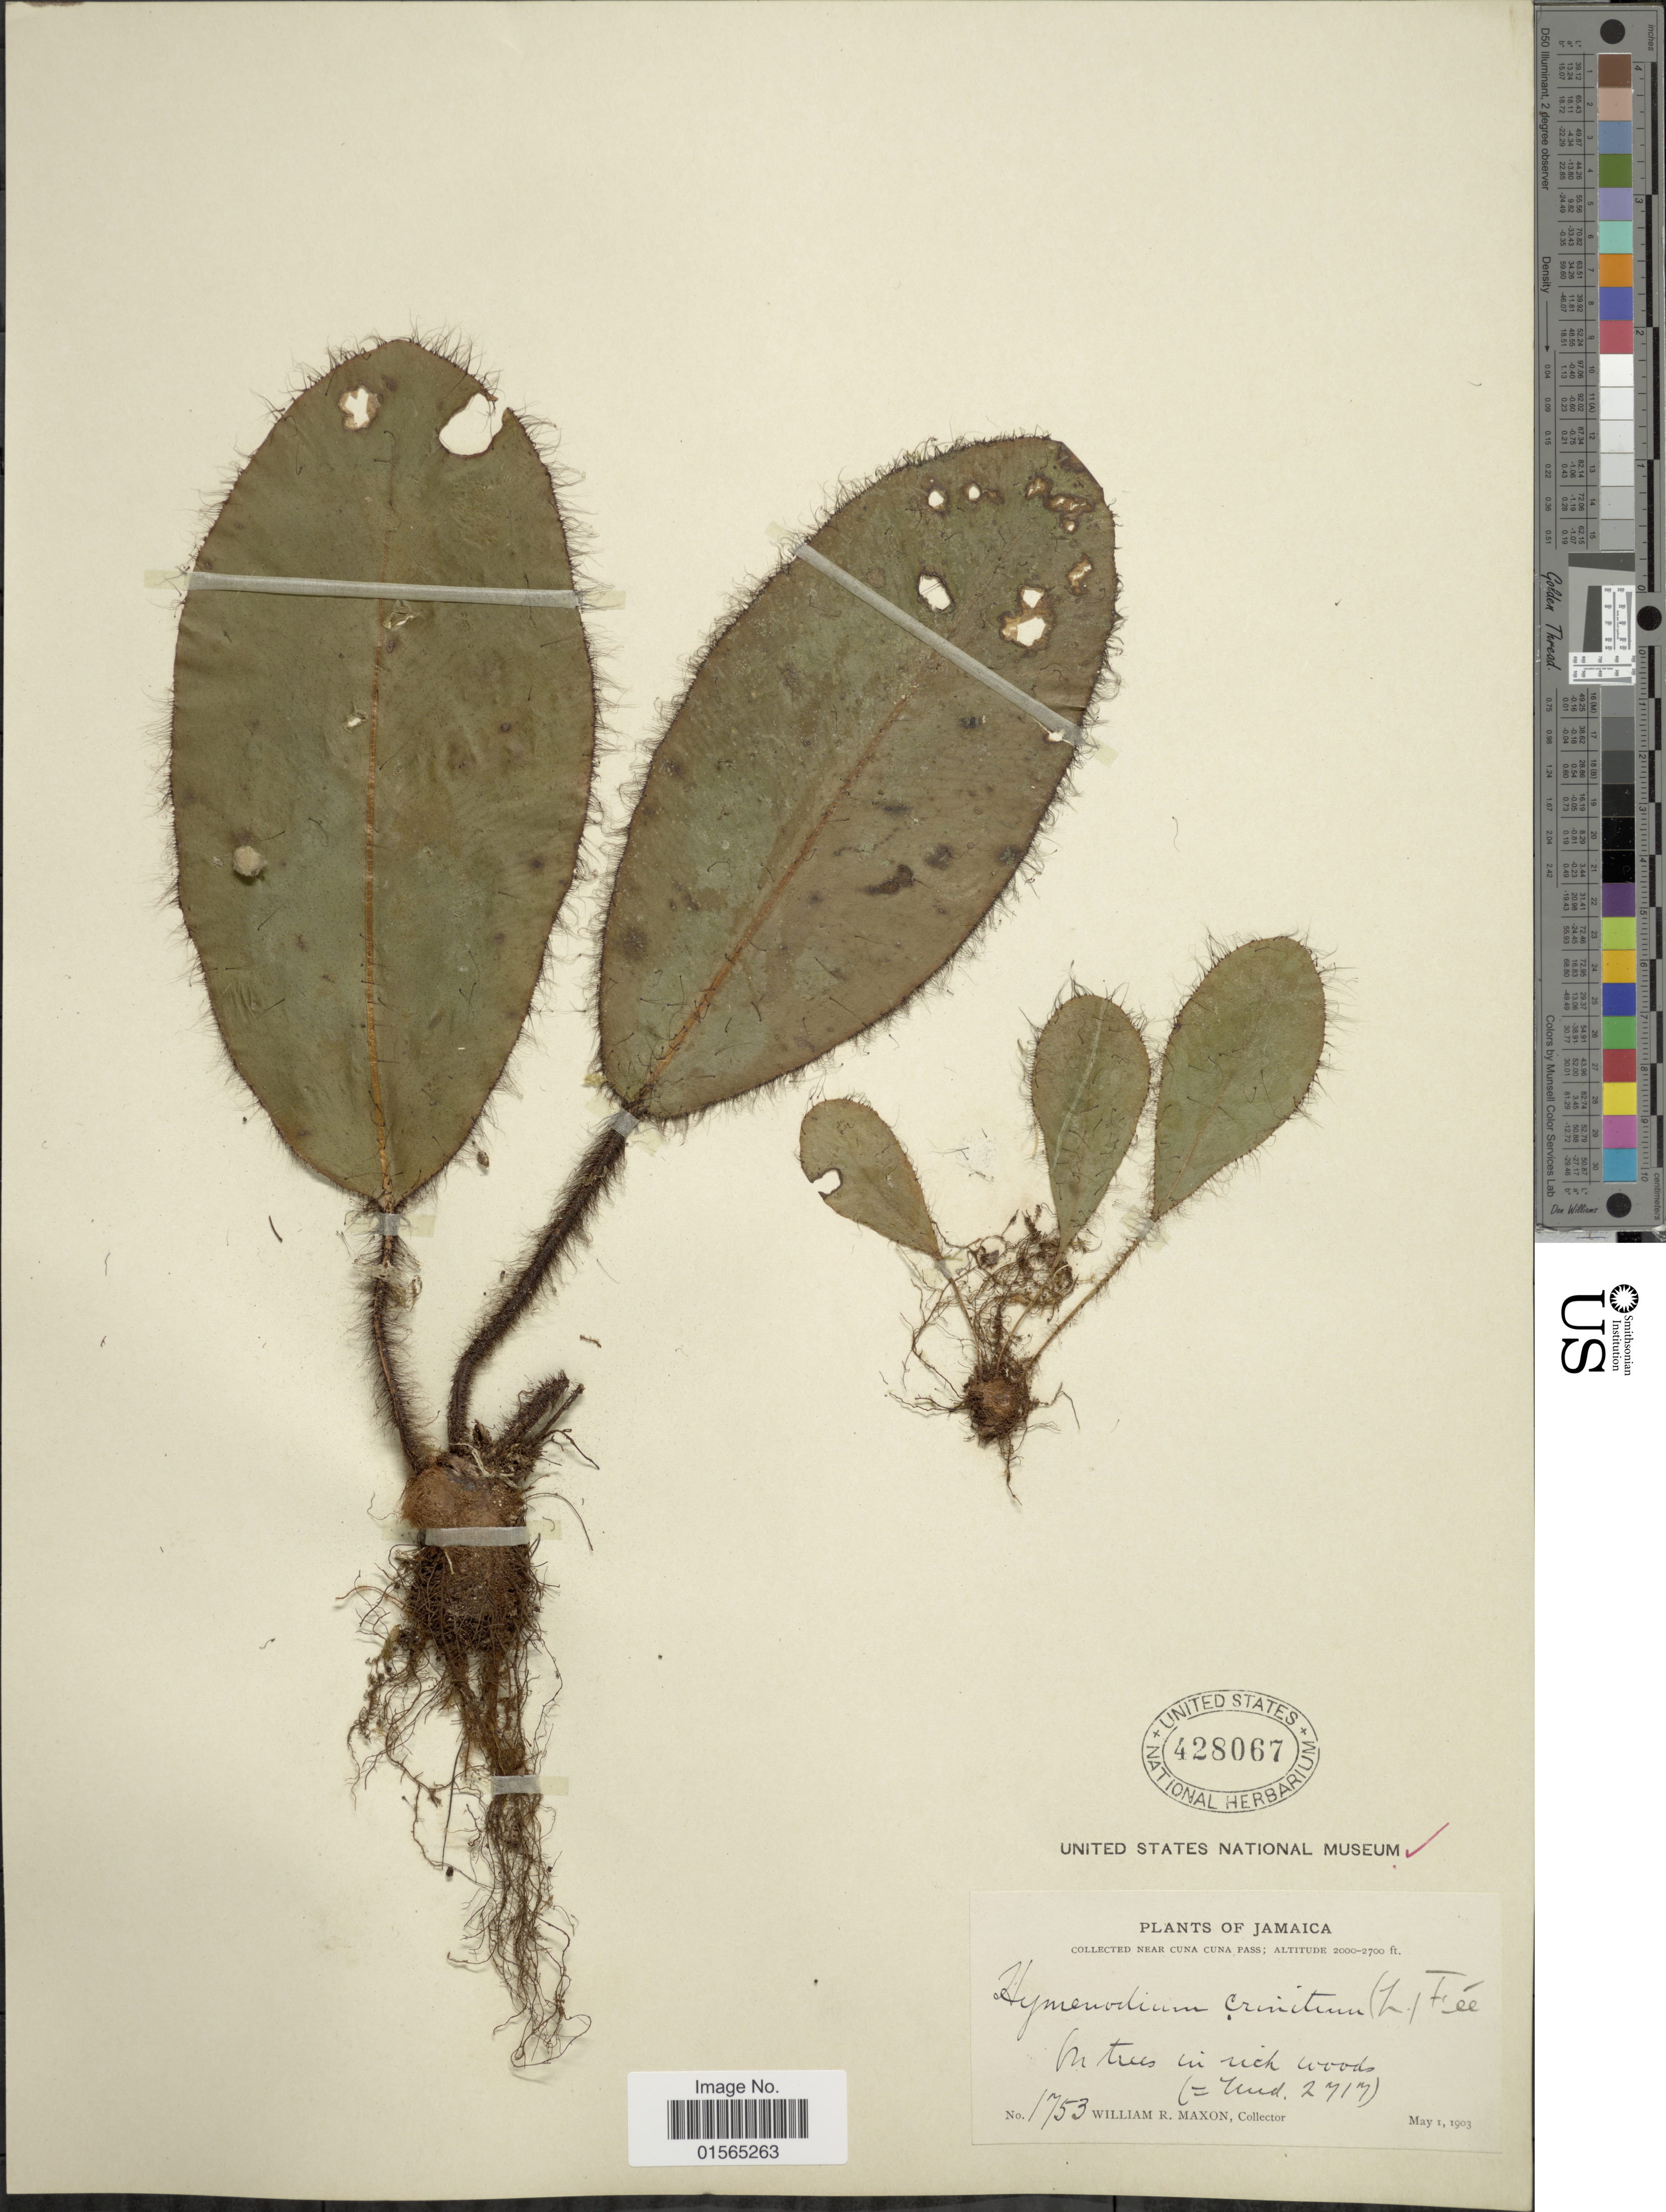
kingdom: Plantae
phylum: Tracheophyta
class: Polypodiopsida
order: Polypodiales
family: Dryopteridaceae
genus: Elaphoglossum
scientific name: Elaphoglossum crinitum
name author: (L.) Christ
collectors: W. R. Maxon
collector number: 1753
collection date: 1903-05-01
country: Jamaica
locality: Near Cuna Cuna Pass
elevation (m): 610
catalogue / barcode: US 428067